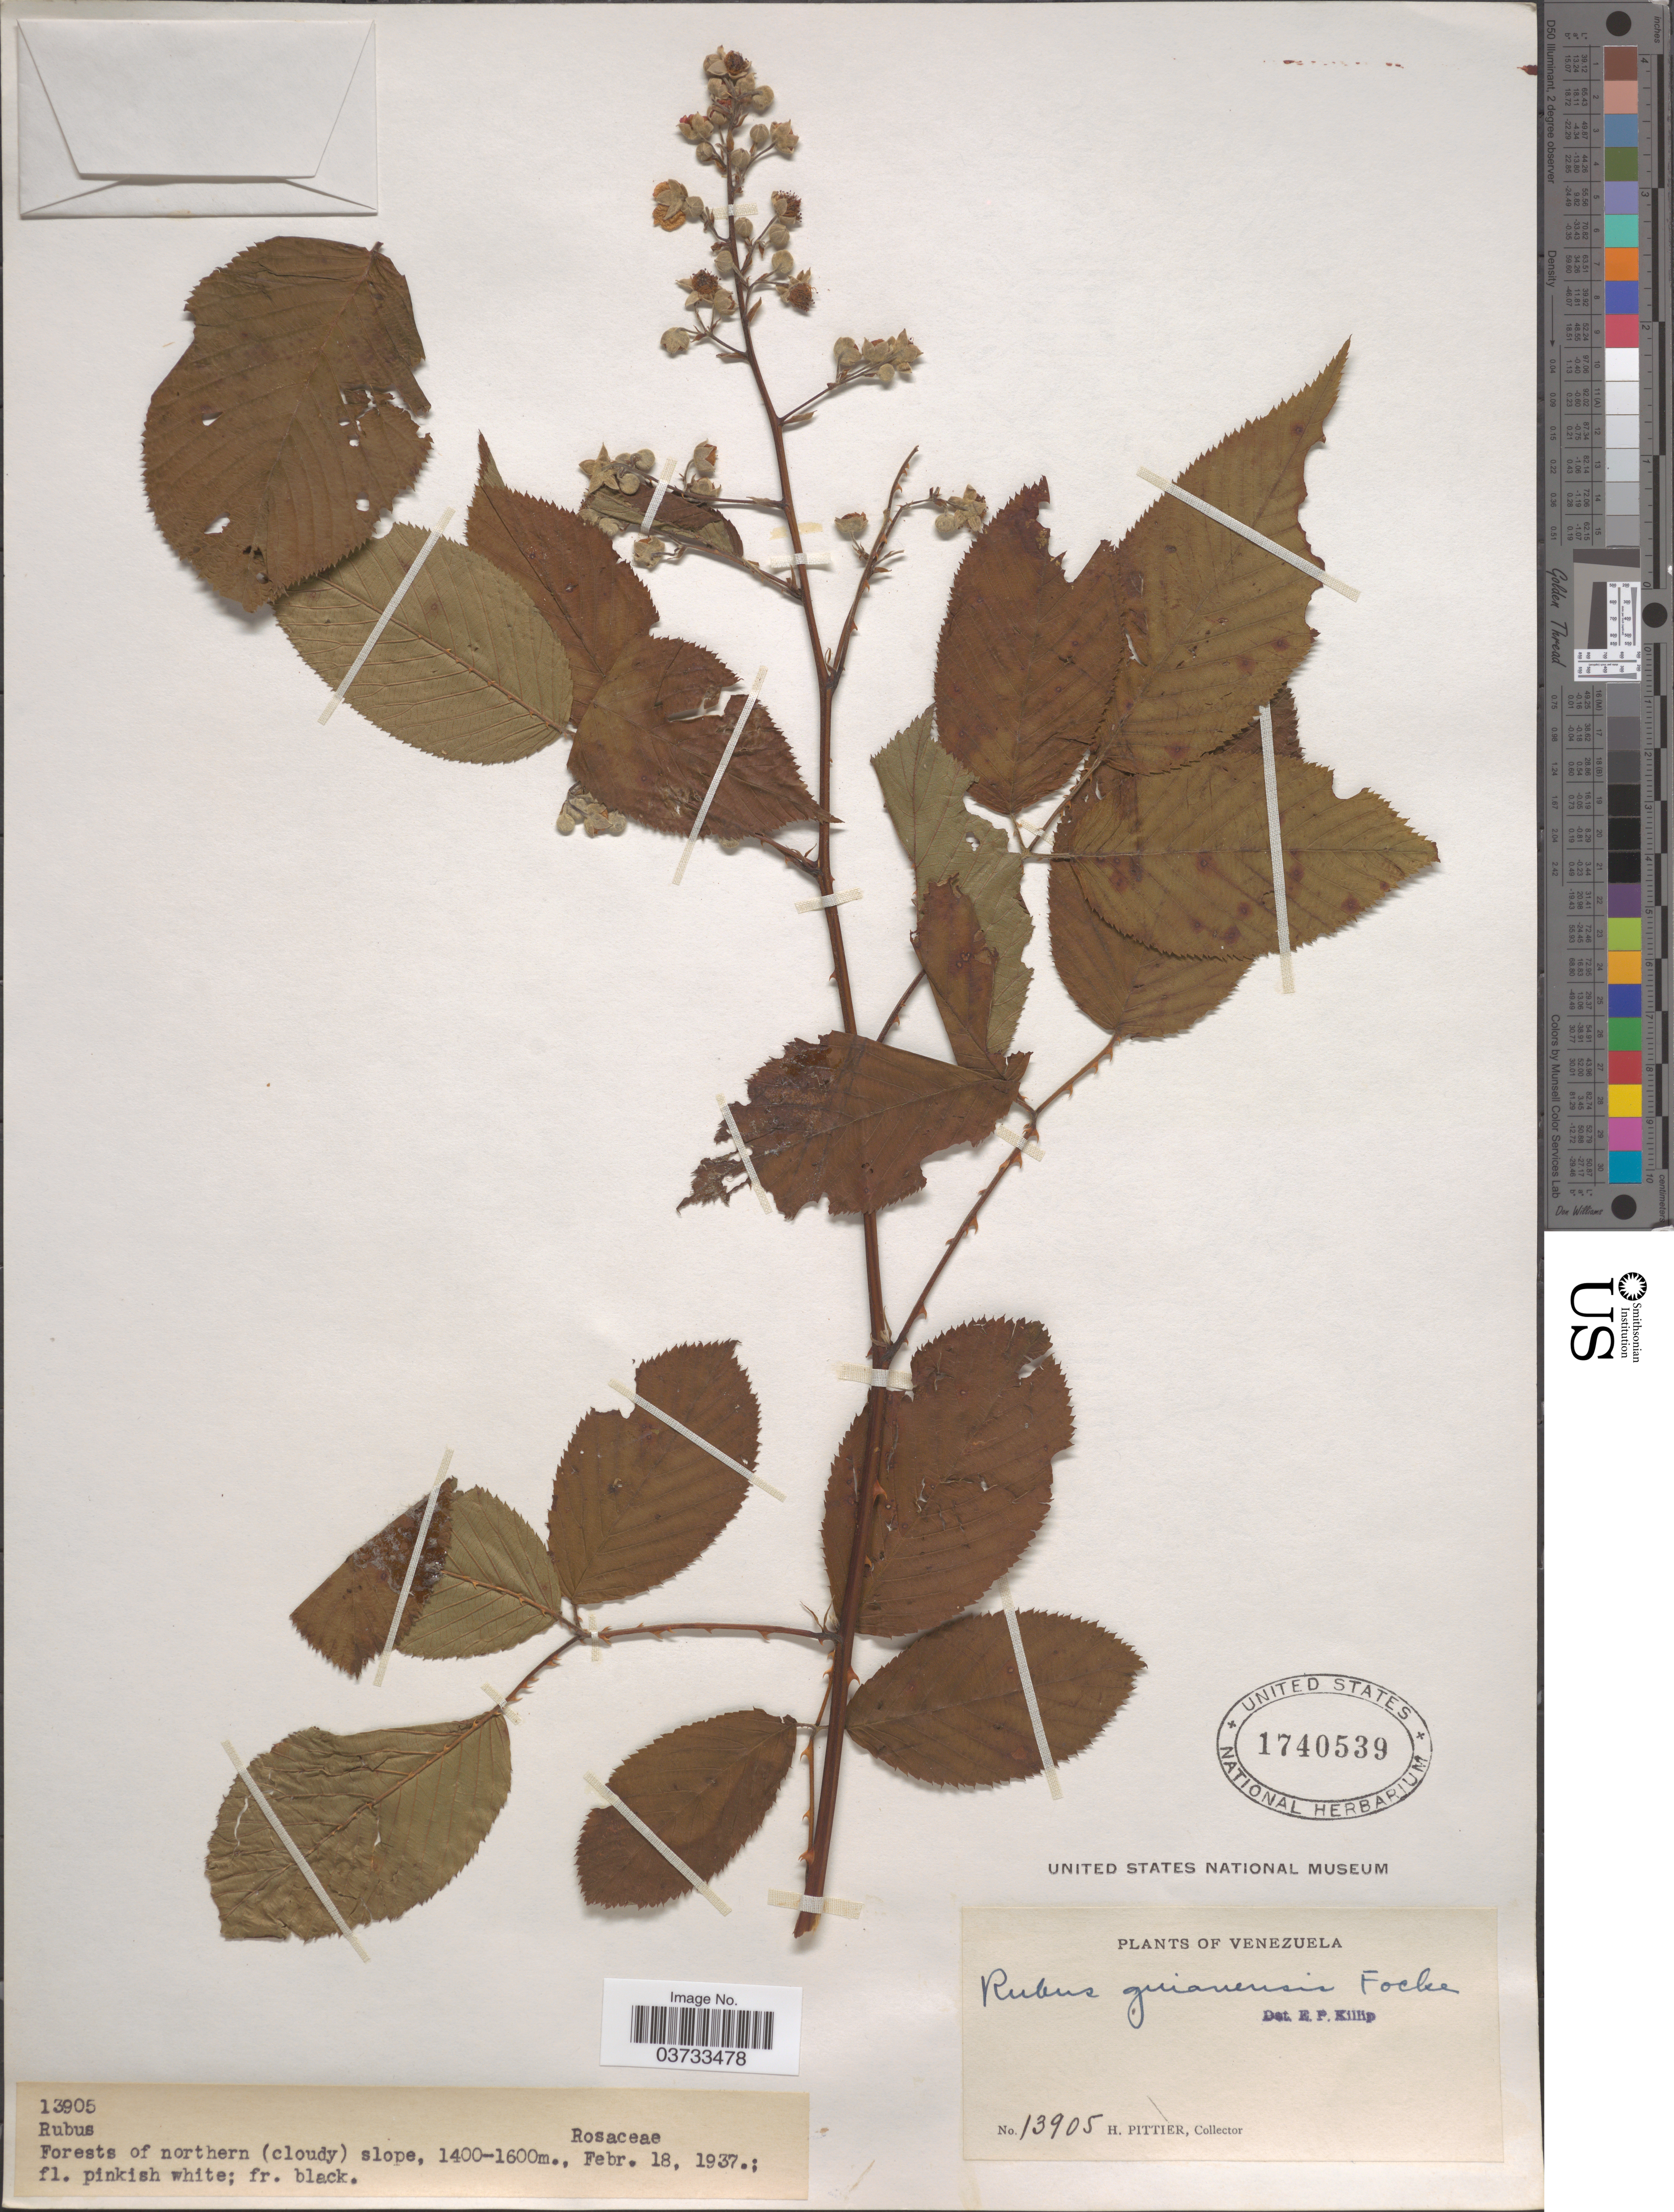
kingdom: Plantae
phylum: Tracheophyta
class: Magnoliopsida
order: Rosales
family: Rosaceae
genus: Rubus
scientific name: Rubus guyanensis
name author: Focke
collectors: H. F. Pittier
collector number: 13905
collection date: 1937-02-18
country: Venezuela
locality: Forests of northern (cloudy) slope.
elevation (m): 1400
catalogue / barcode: US 1740539